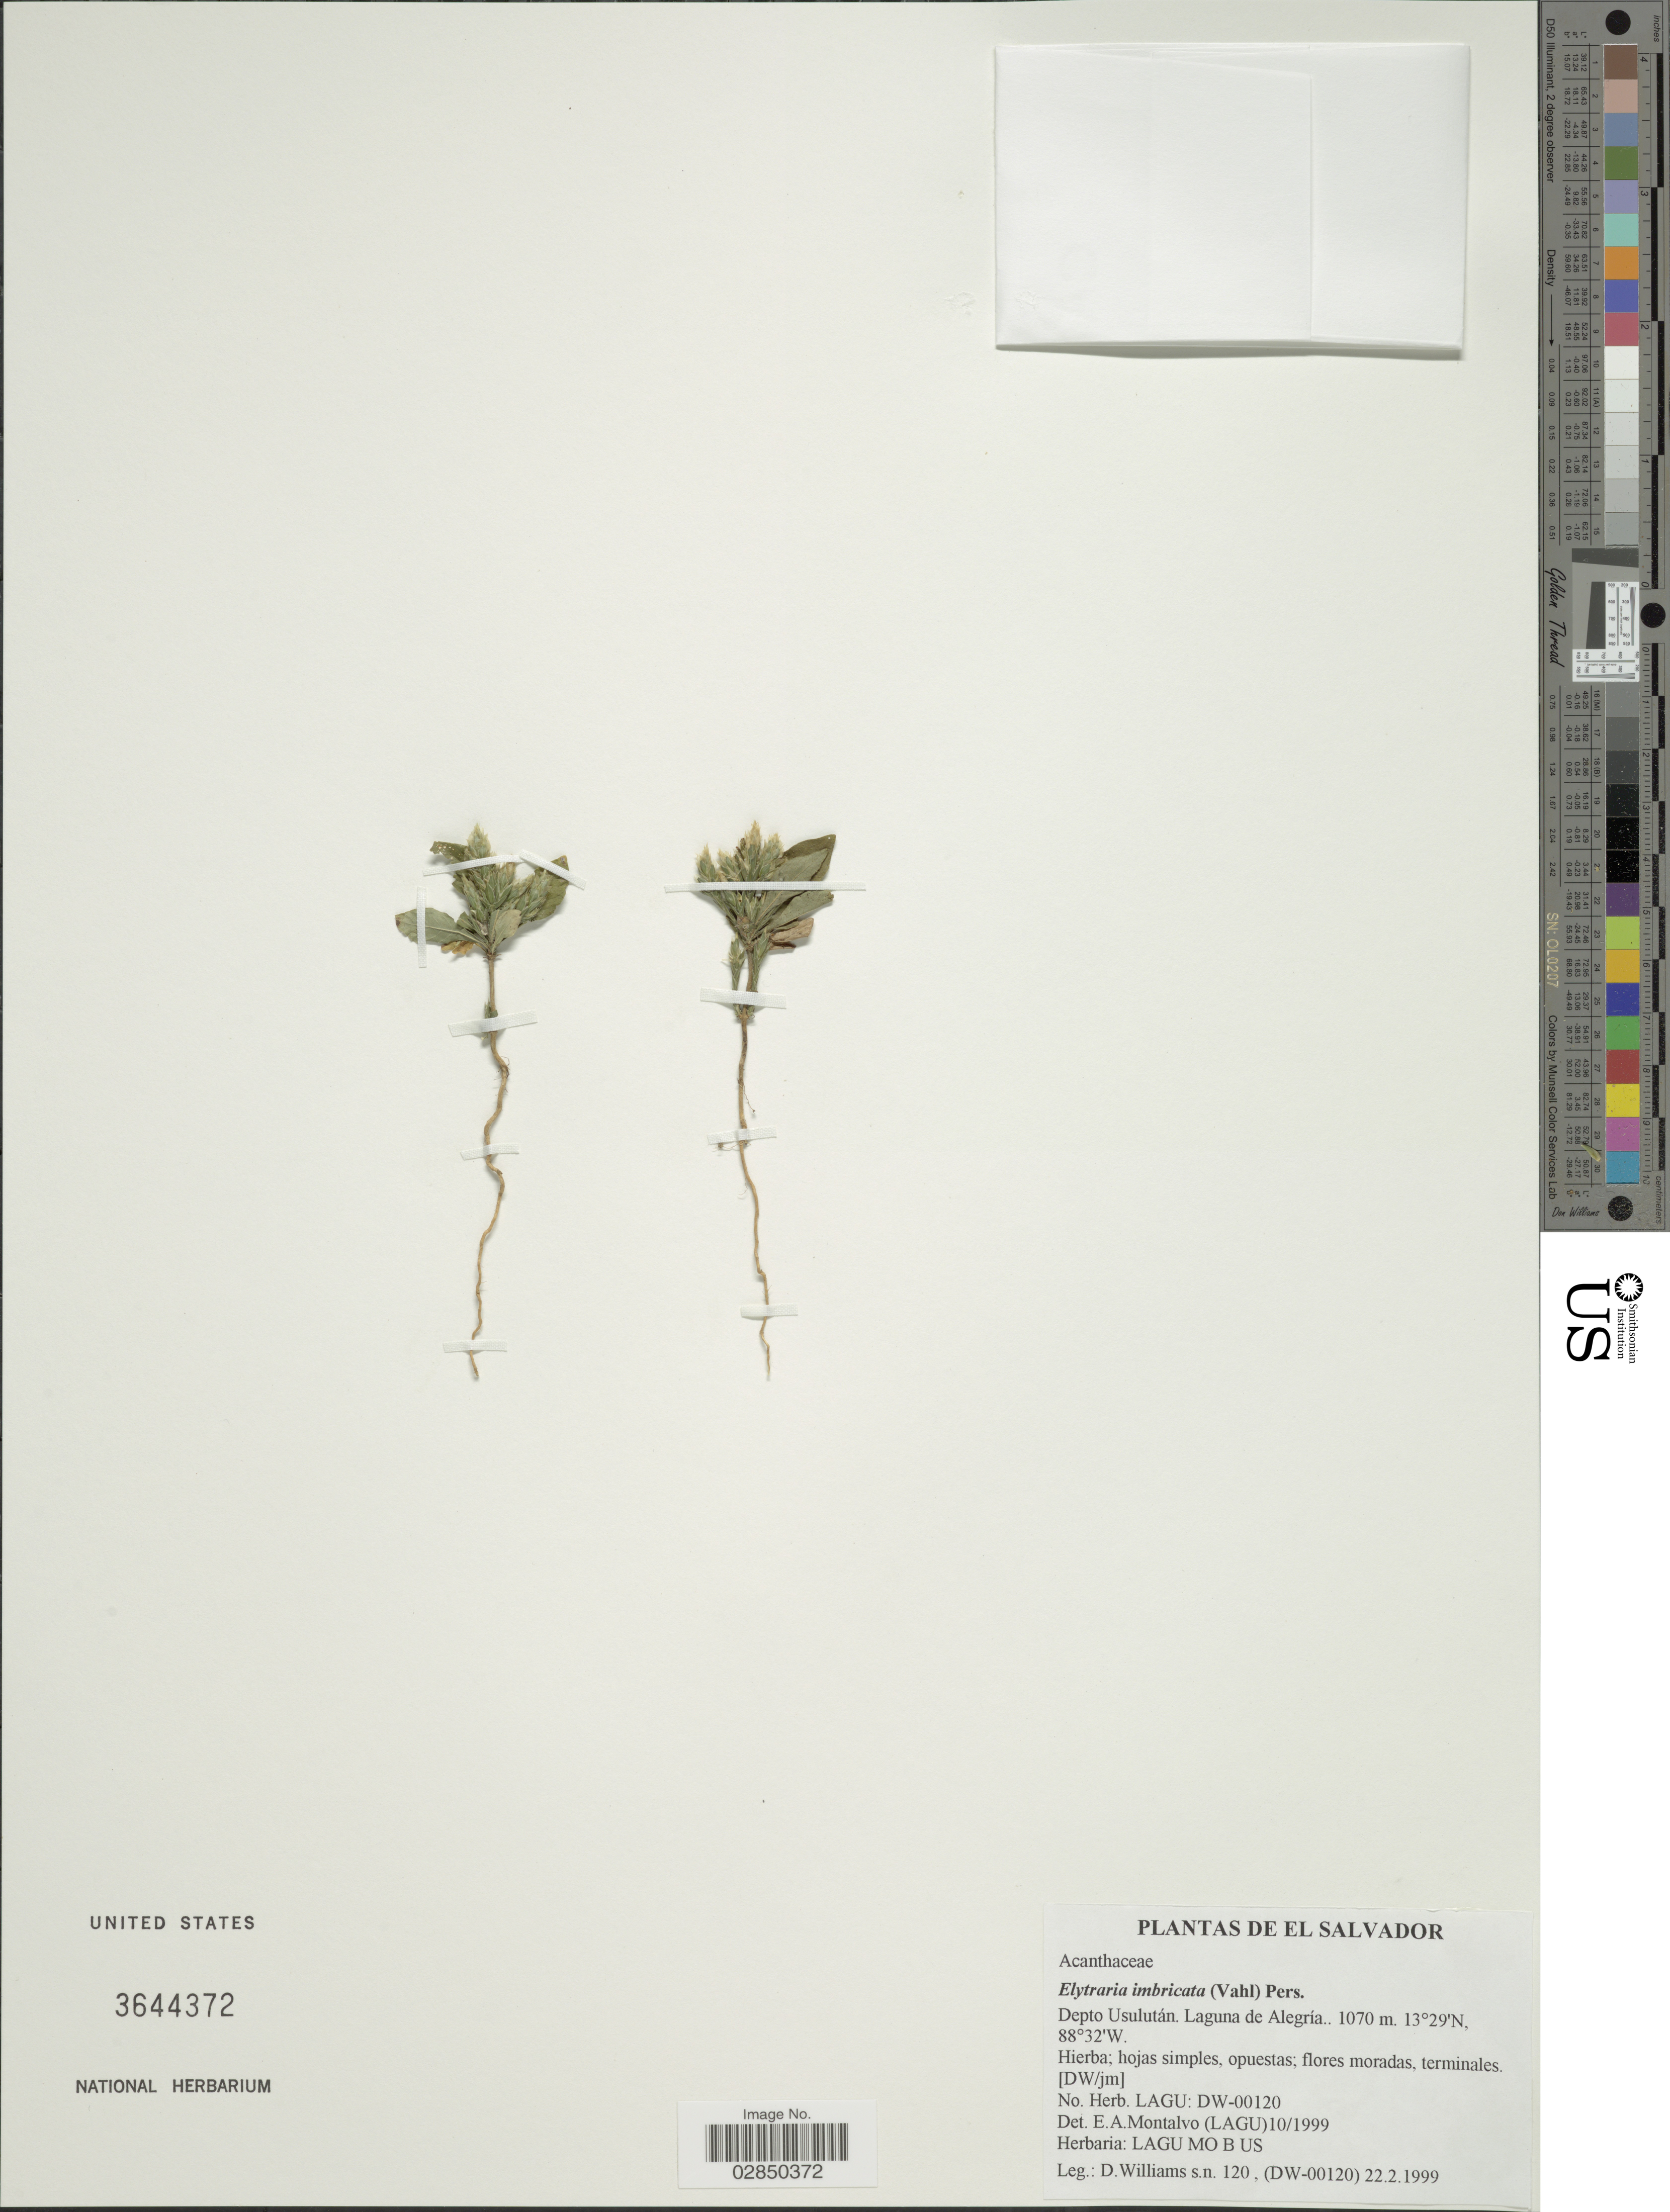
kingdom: Plantae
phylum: Tracheophyta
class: Magnoliopsida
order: Lamiales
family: Acanthaceae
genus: Elytraria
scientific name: Elytraria imbricata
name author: (Vahl) Pers.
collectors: D. Williams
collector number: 120/(DW-00120)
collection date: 1999-02-22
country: El Salvador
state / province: Usulután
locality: Depto Usulután. Laguna de Alegría.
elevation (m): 1070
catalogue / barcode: US 3644372